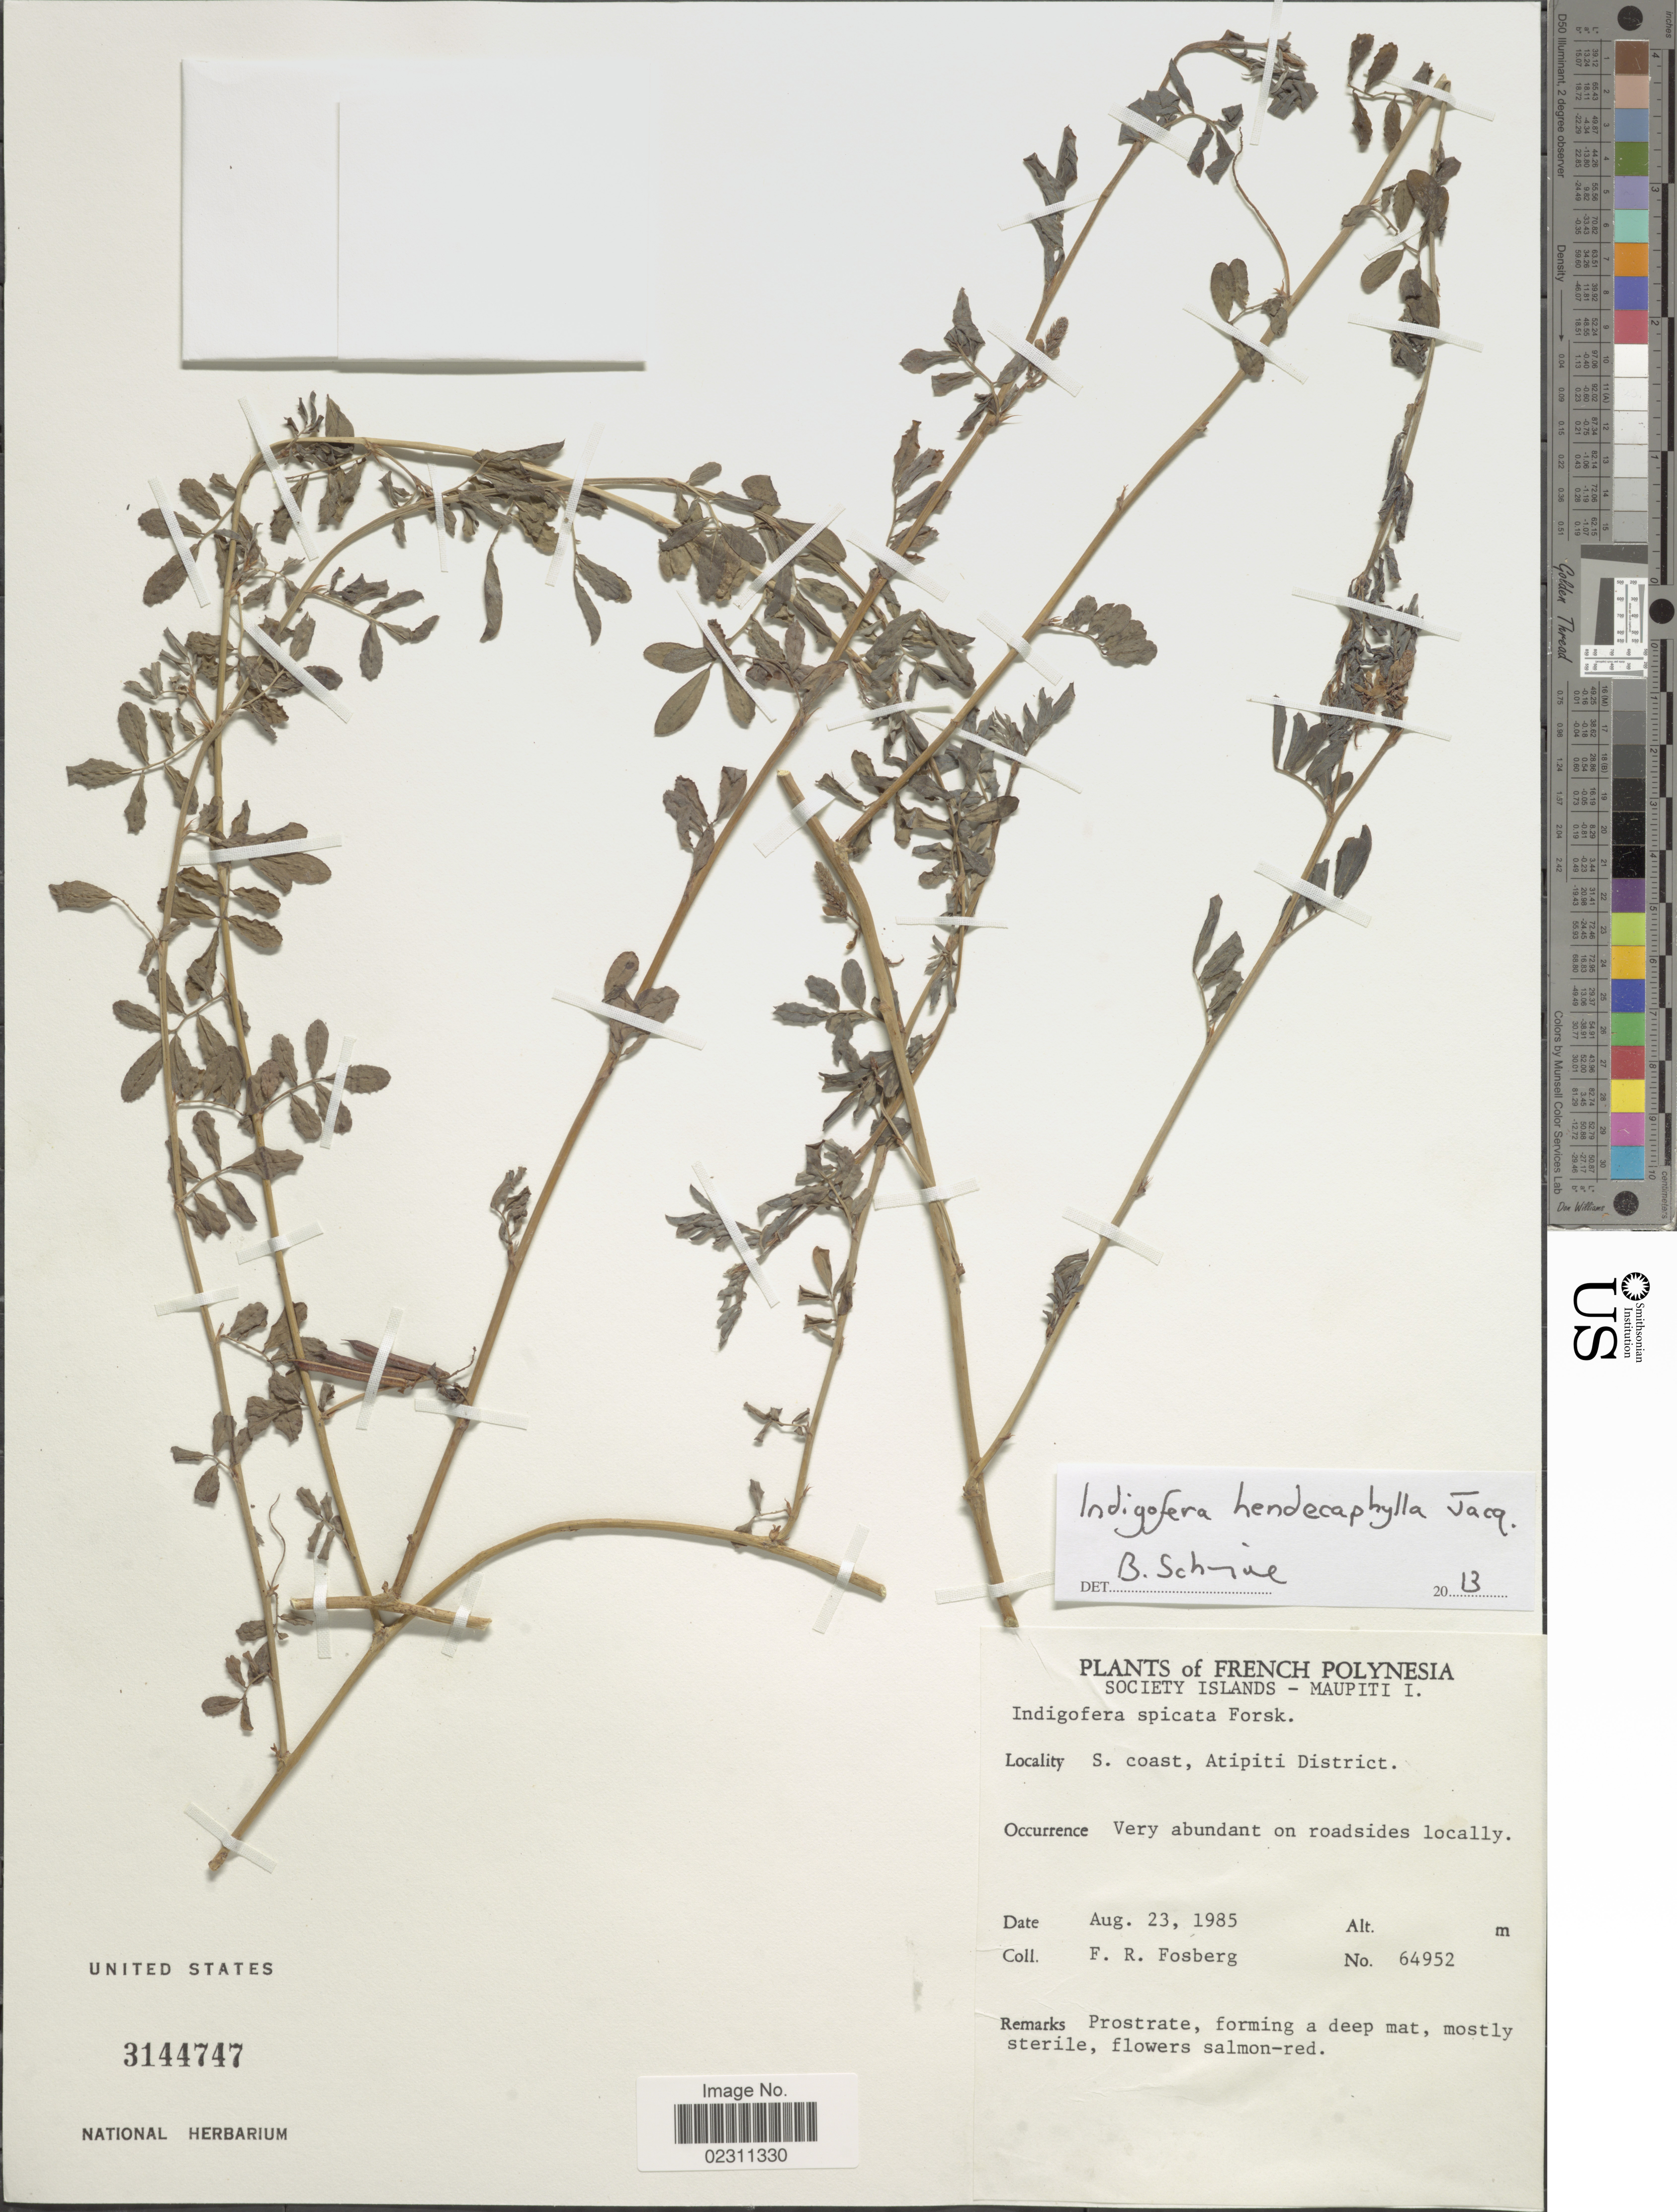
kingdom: Plantae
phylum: Tracheophyta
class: Magnoliopsida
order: Fabales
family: Fabaceae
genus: Indigofera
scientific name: Indigofera hendecaphylla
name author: Jacq.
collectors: F. R. Fosberg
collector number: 64952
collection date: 1985-08-23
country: French Polynesia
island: Maupiti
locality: Society Islands - Maupiti I. S. coast, Atipiti District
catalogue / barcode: US 3144747